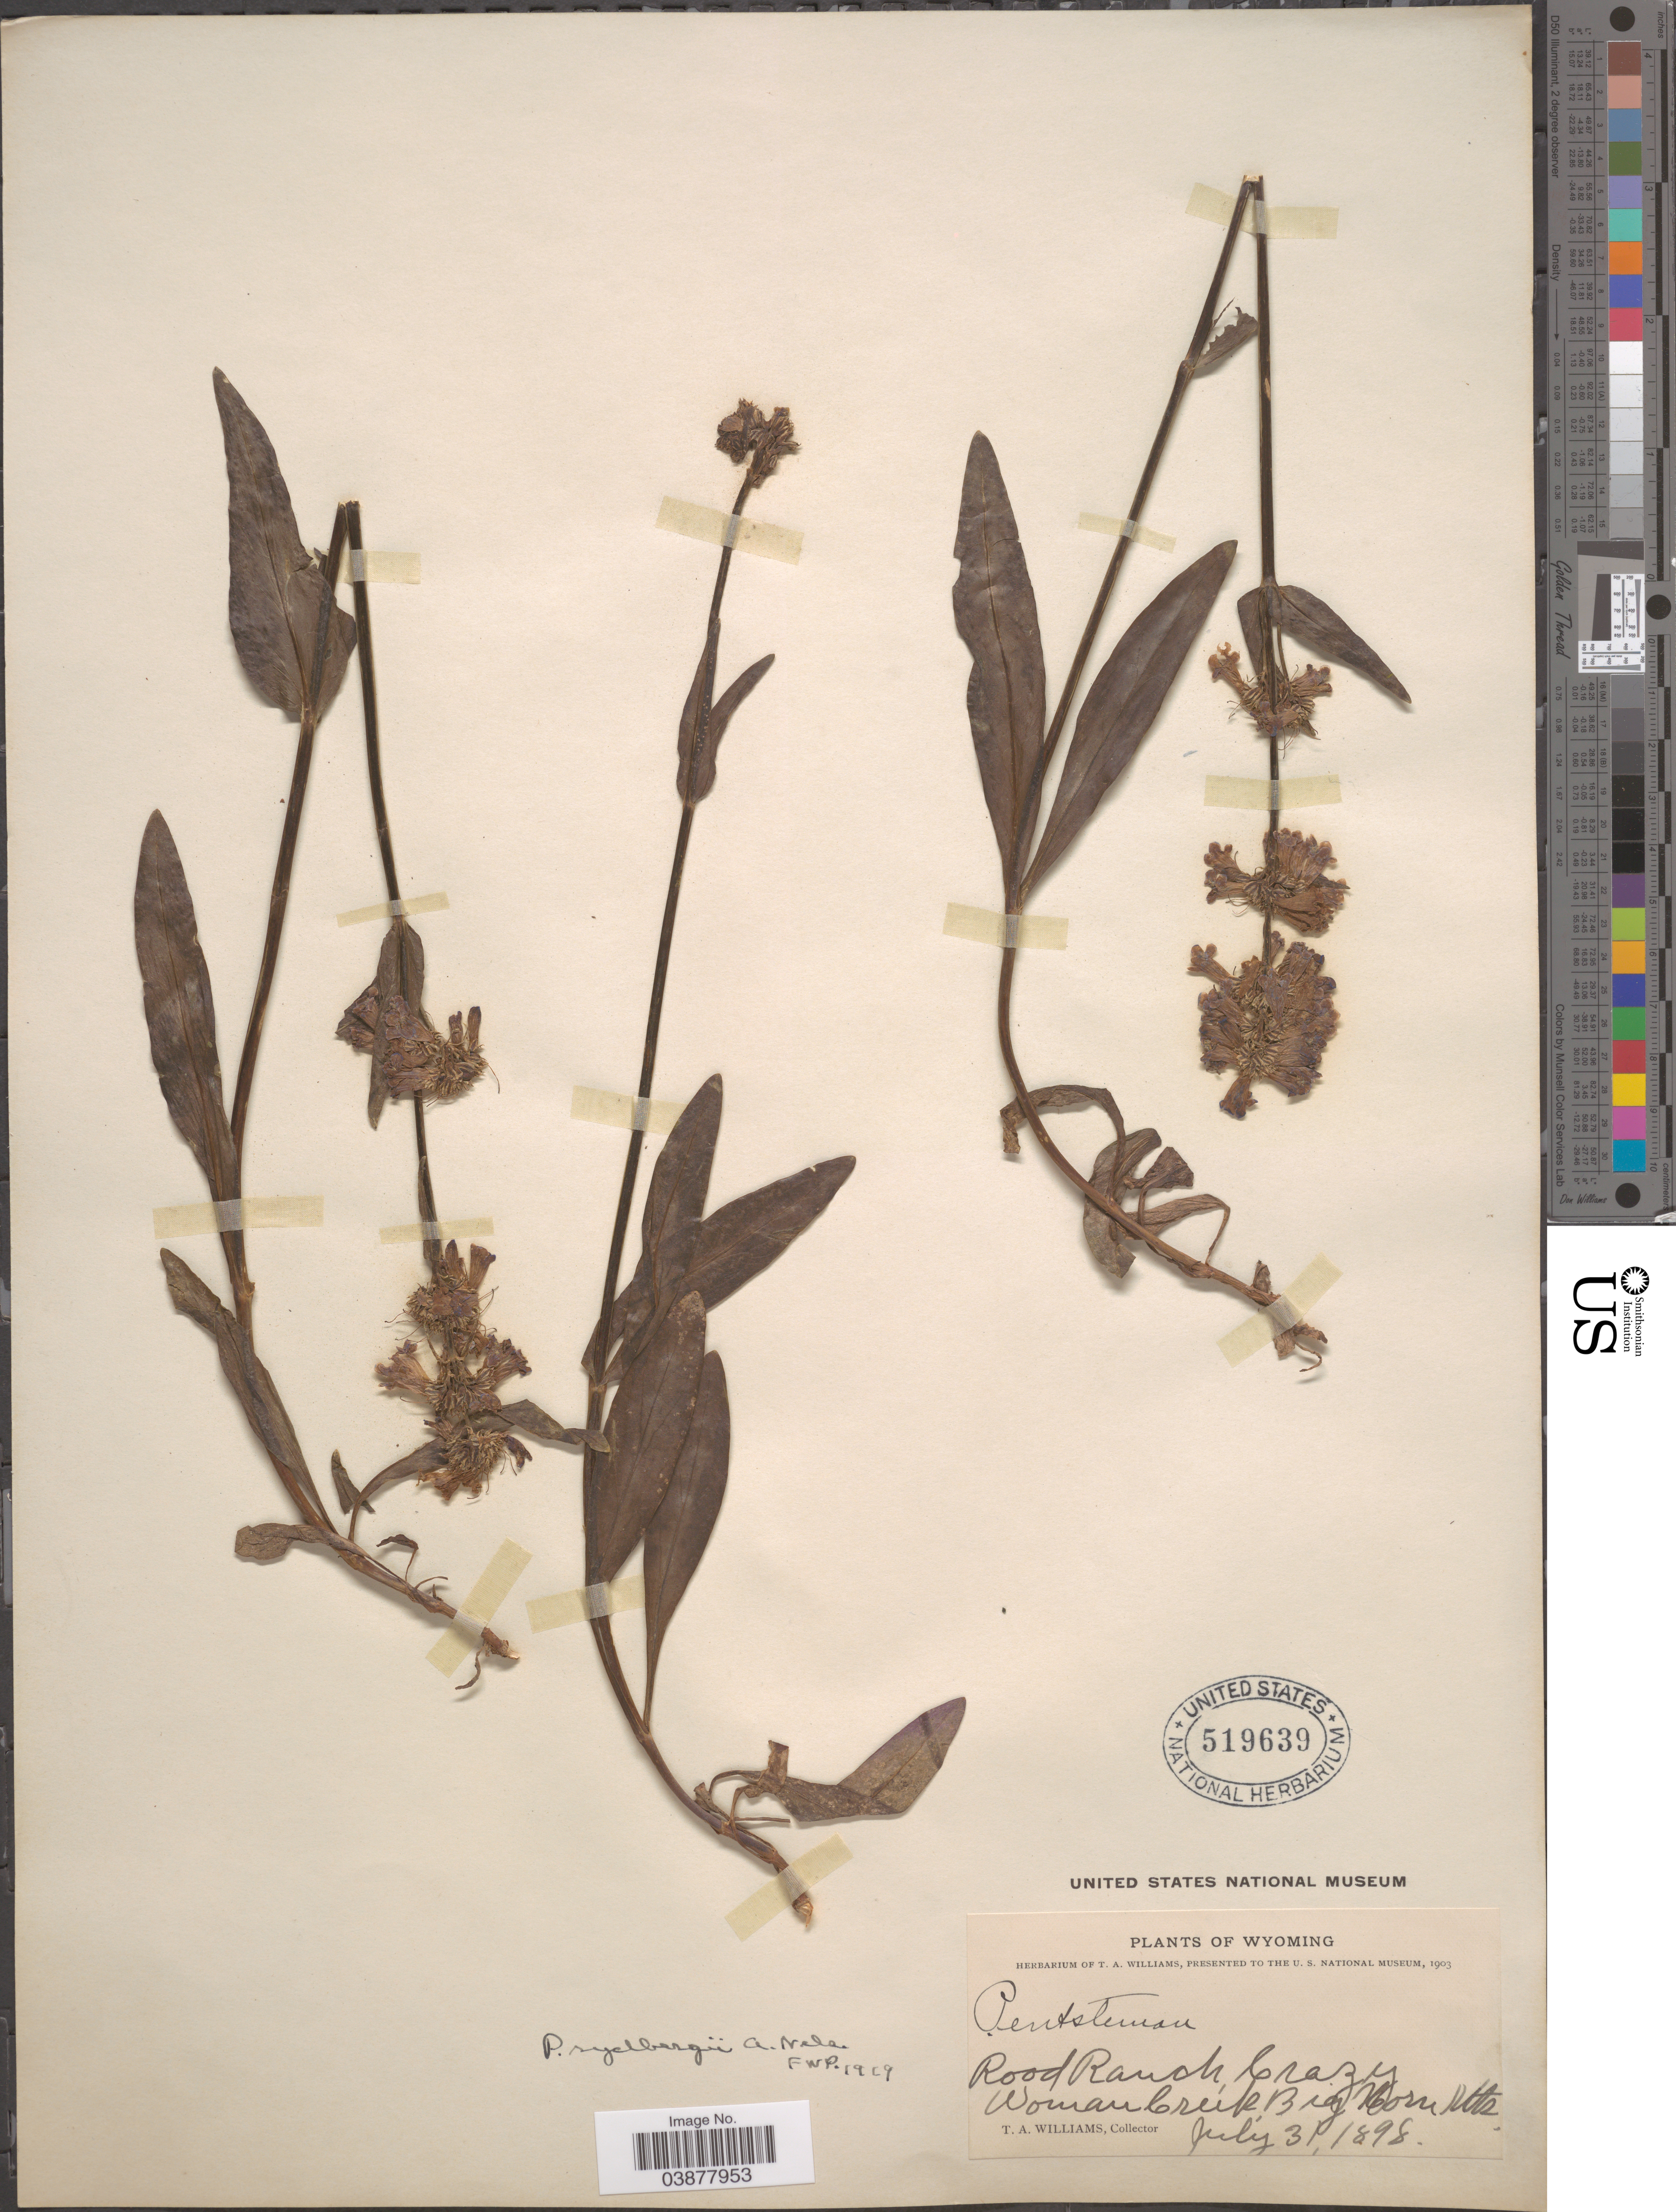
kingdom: Plantae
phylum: Tracheophyta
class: Magnoliopsida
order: Lamiales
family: Plantaginaceae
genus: Penstemon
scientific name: Penstemon rydbergii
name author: A. Nelson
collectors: T. Williams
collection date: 1898-07-31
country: United States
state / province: Wyoming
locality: Rood Ranch, Crazy Woman Creek, Big Horn Mts.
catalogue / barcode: US 519639